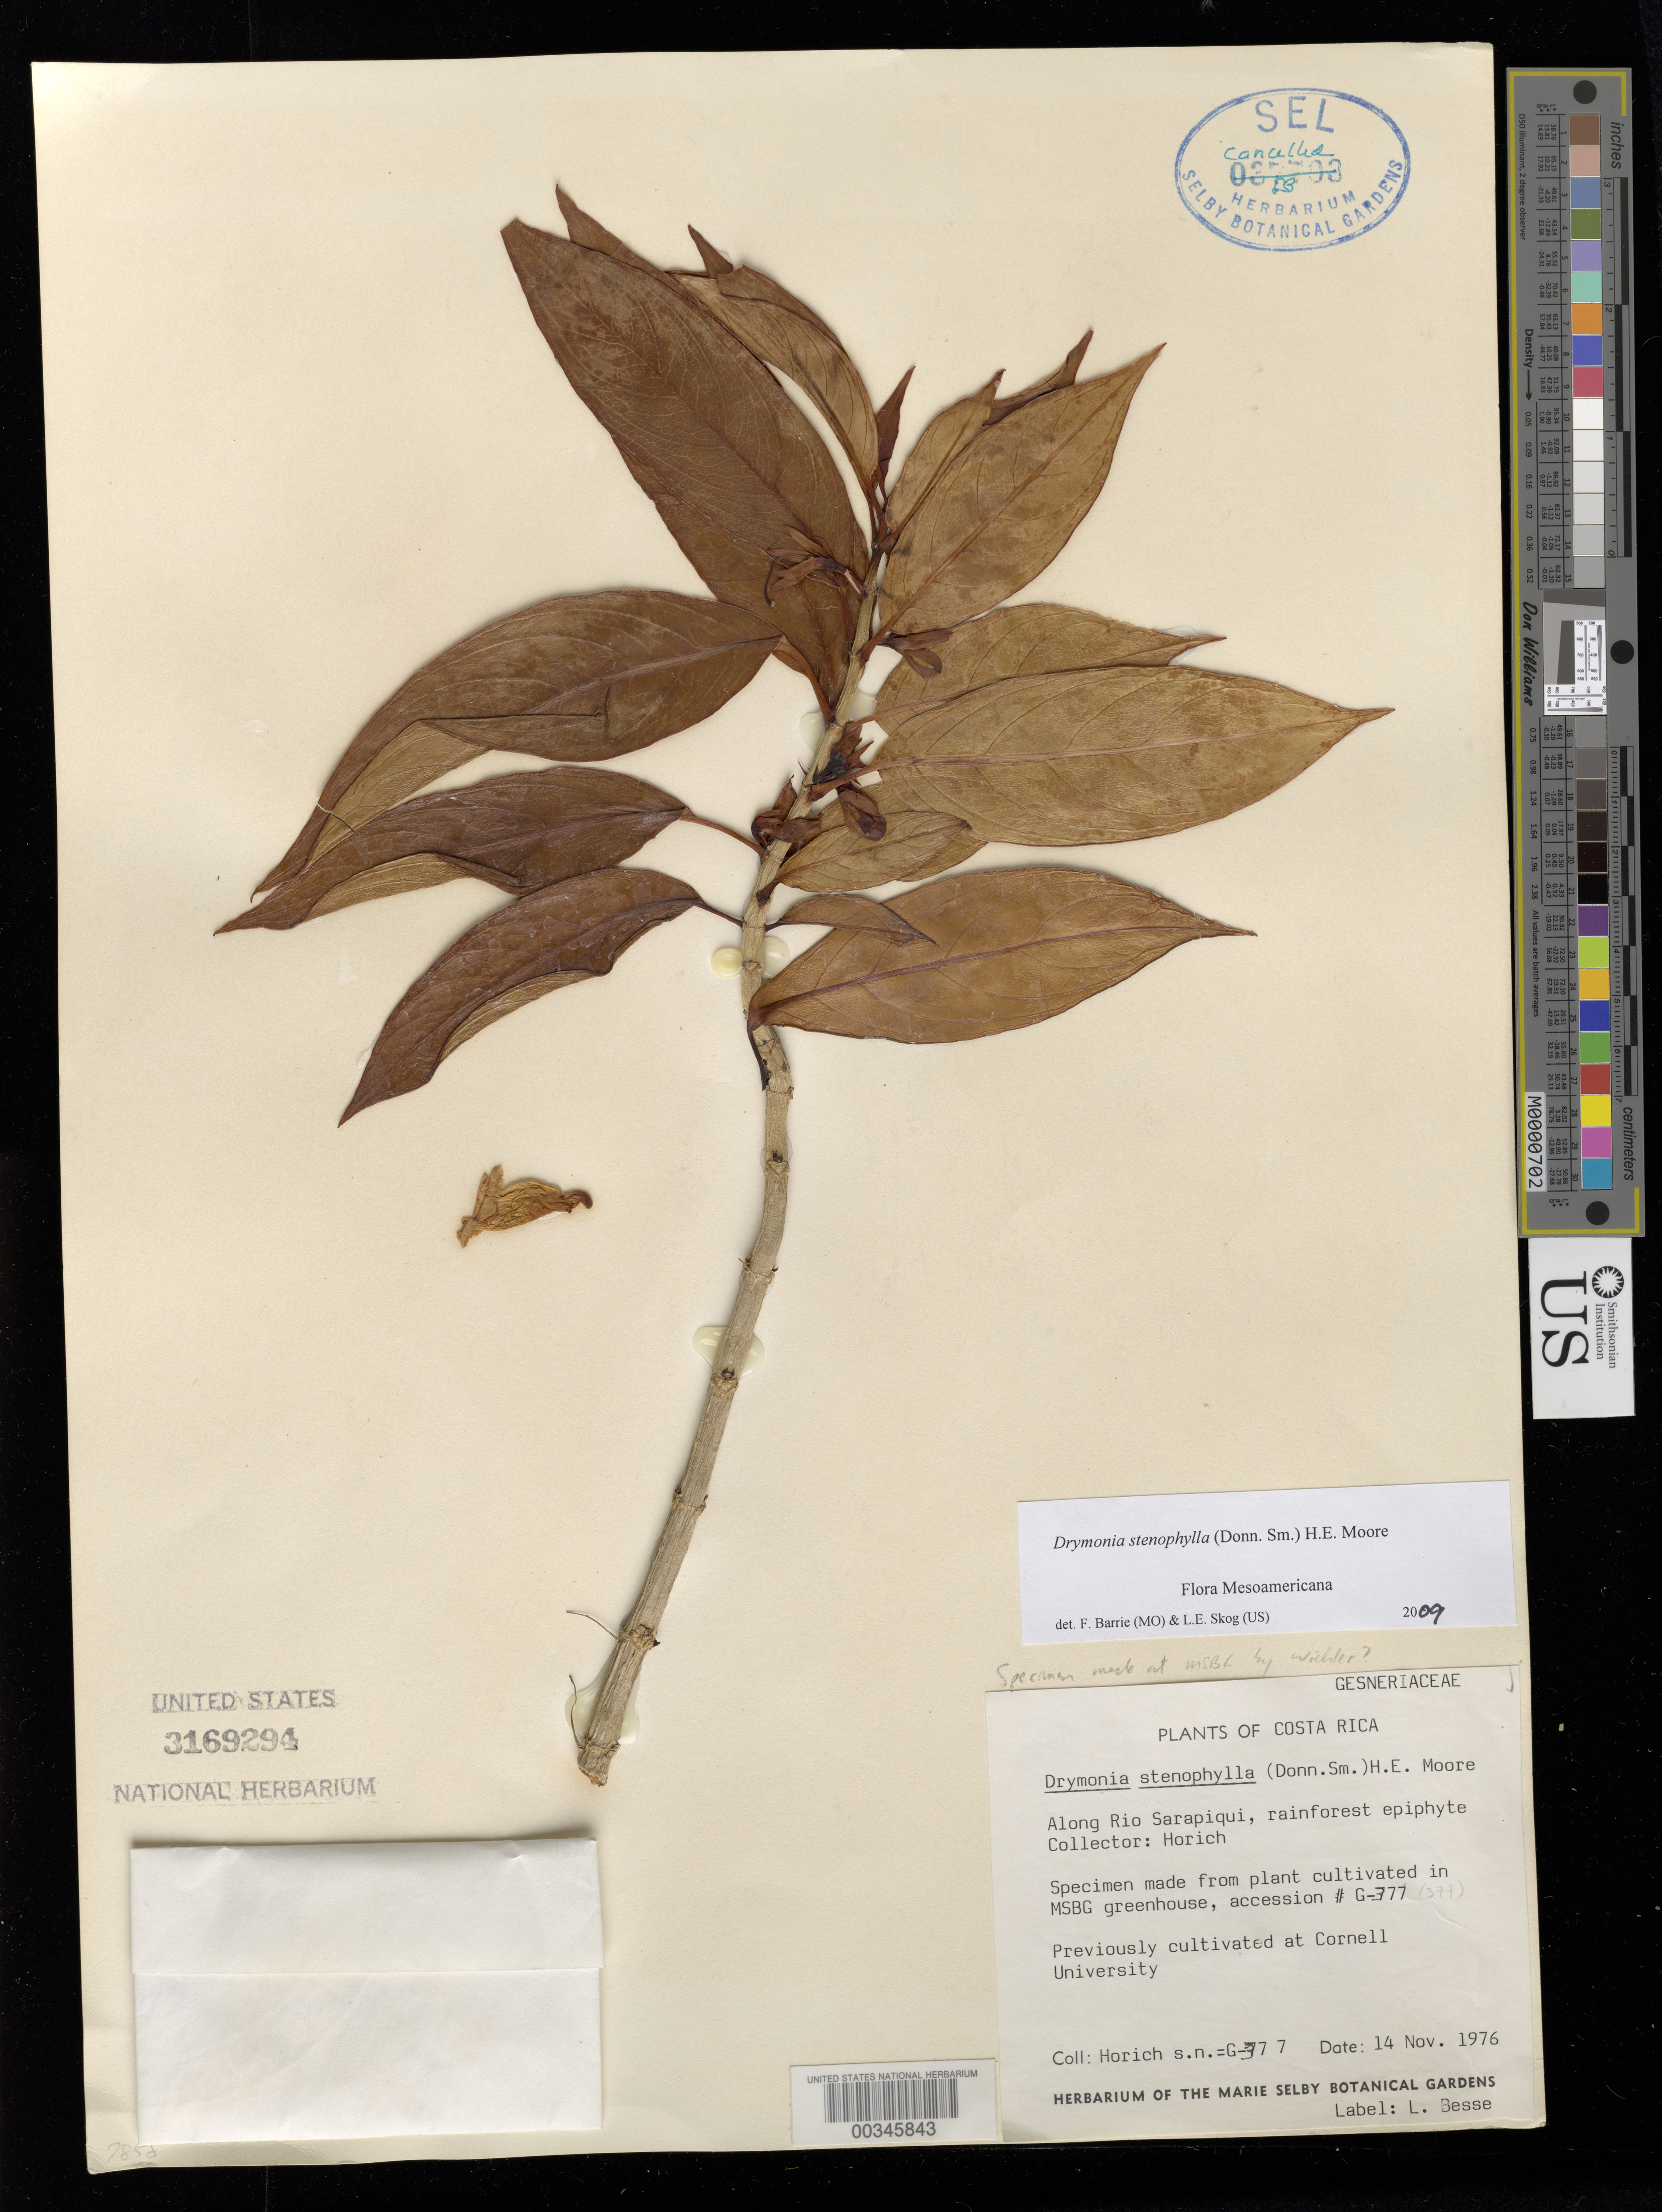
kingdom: Plantae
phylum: Tracheophyta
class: Magnoliopsida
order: Lamiales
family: Gesneriaceae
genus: Drymonia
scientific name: Drymonia stenophylla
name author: (Donn. Sm.) H.E. Moore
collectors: C. K. Horich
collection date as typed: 14 Nov 1976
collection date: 1976-11-14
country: Costa Rica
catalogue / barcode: US 3169294